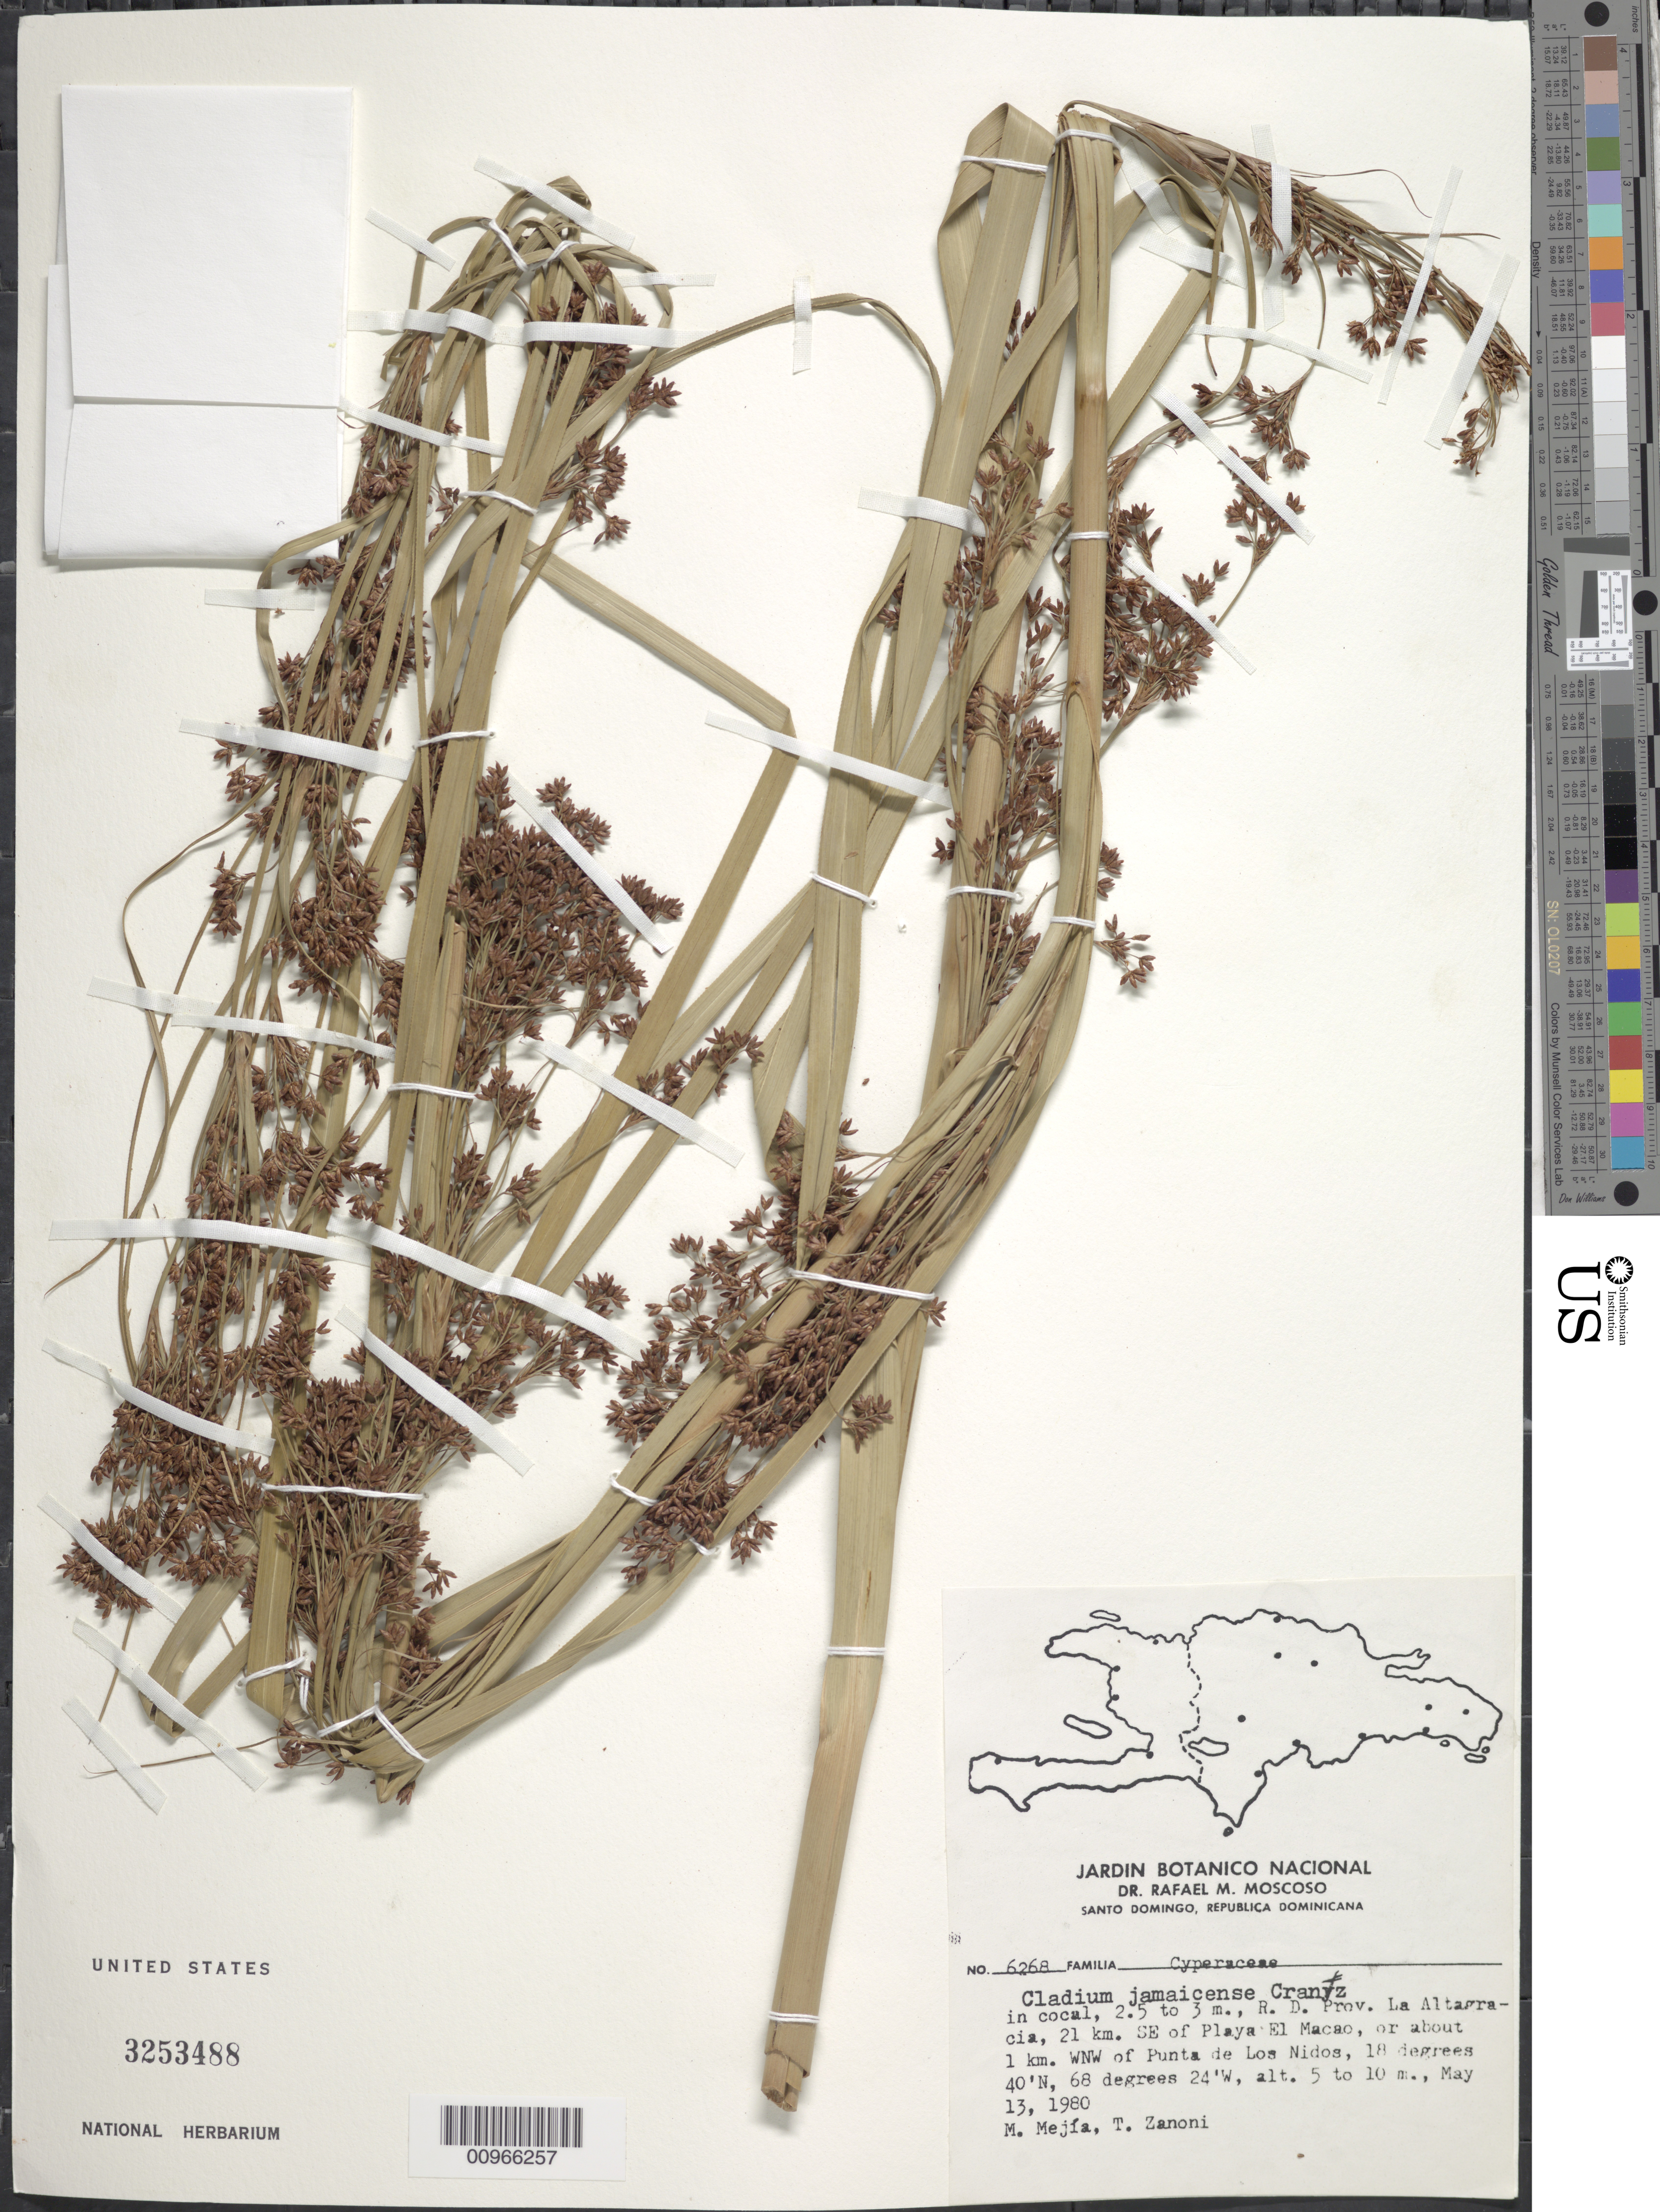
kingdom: Plantae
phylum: Tracheophyta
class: Liliopsida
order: Poales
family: Cyperaceae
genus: Cladium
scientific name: Cladium jamaicense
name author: Crantz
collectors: M. Mejia & T. A. Zanoni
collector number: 6268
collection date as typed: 13 May 1980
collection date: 1980-05-13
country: Dominican Republic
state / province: La Altagracia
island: Hispaniola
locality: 21 km SE of Playa El Macao, or about 1 km WNW of Punta de Los Nidos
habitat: In cocal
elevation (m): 5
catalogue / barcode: US 3253488